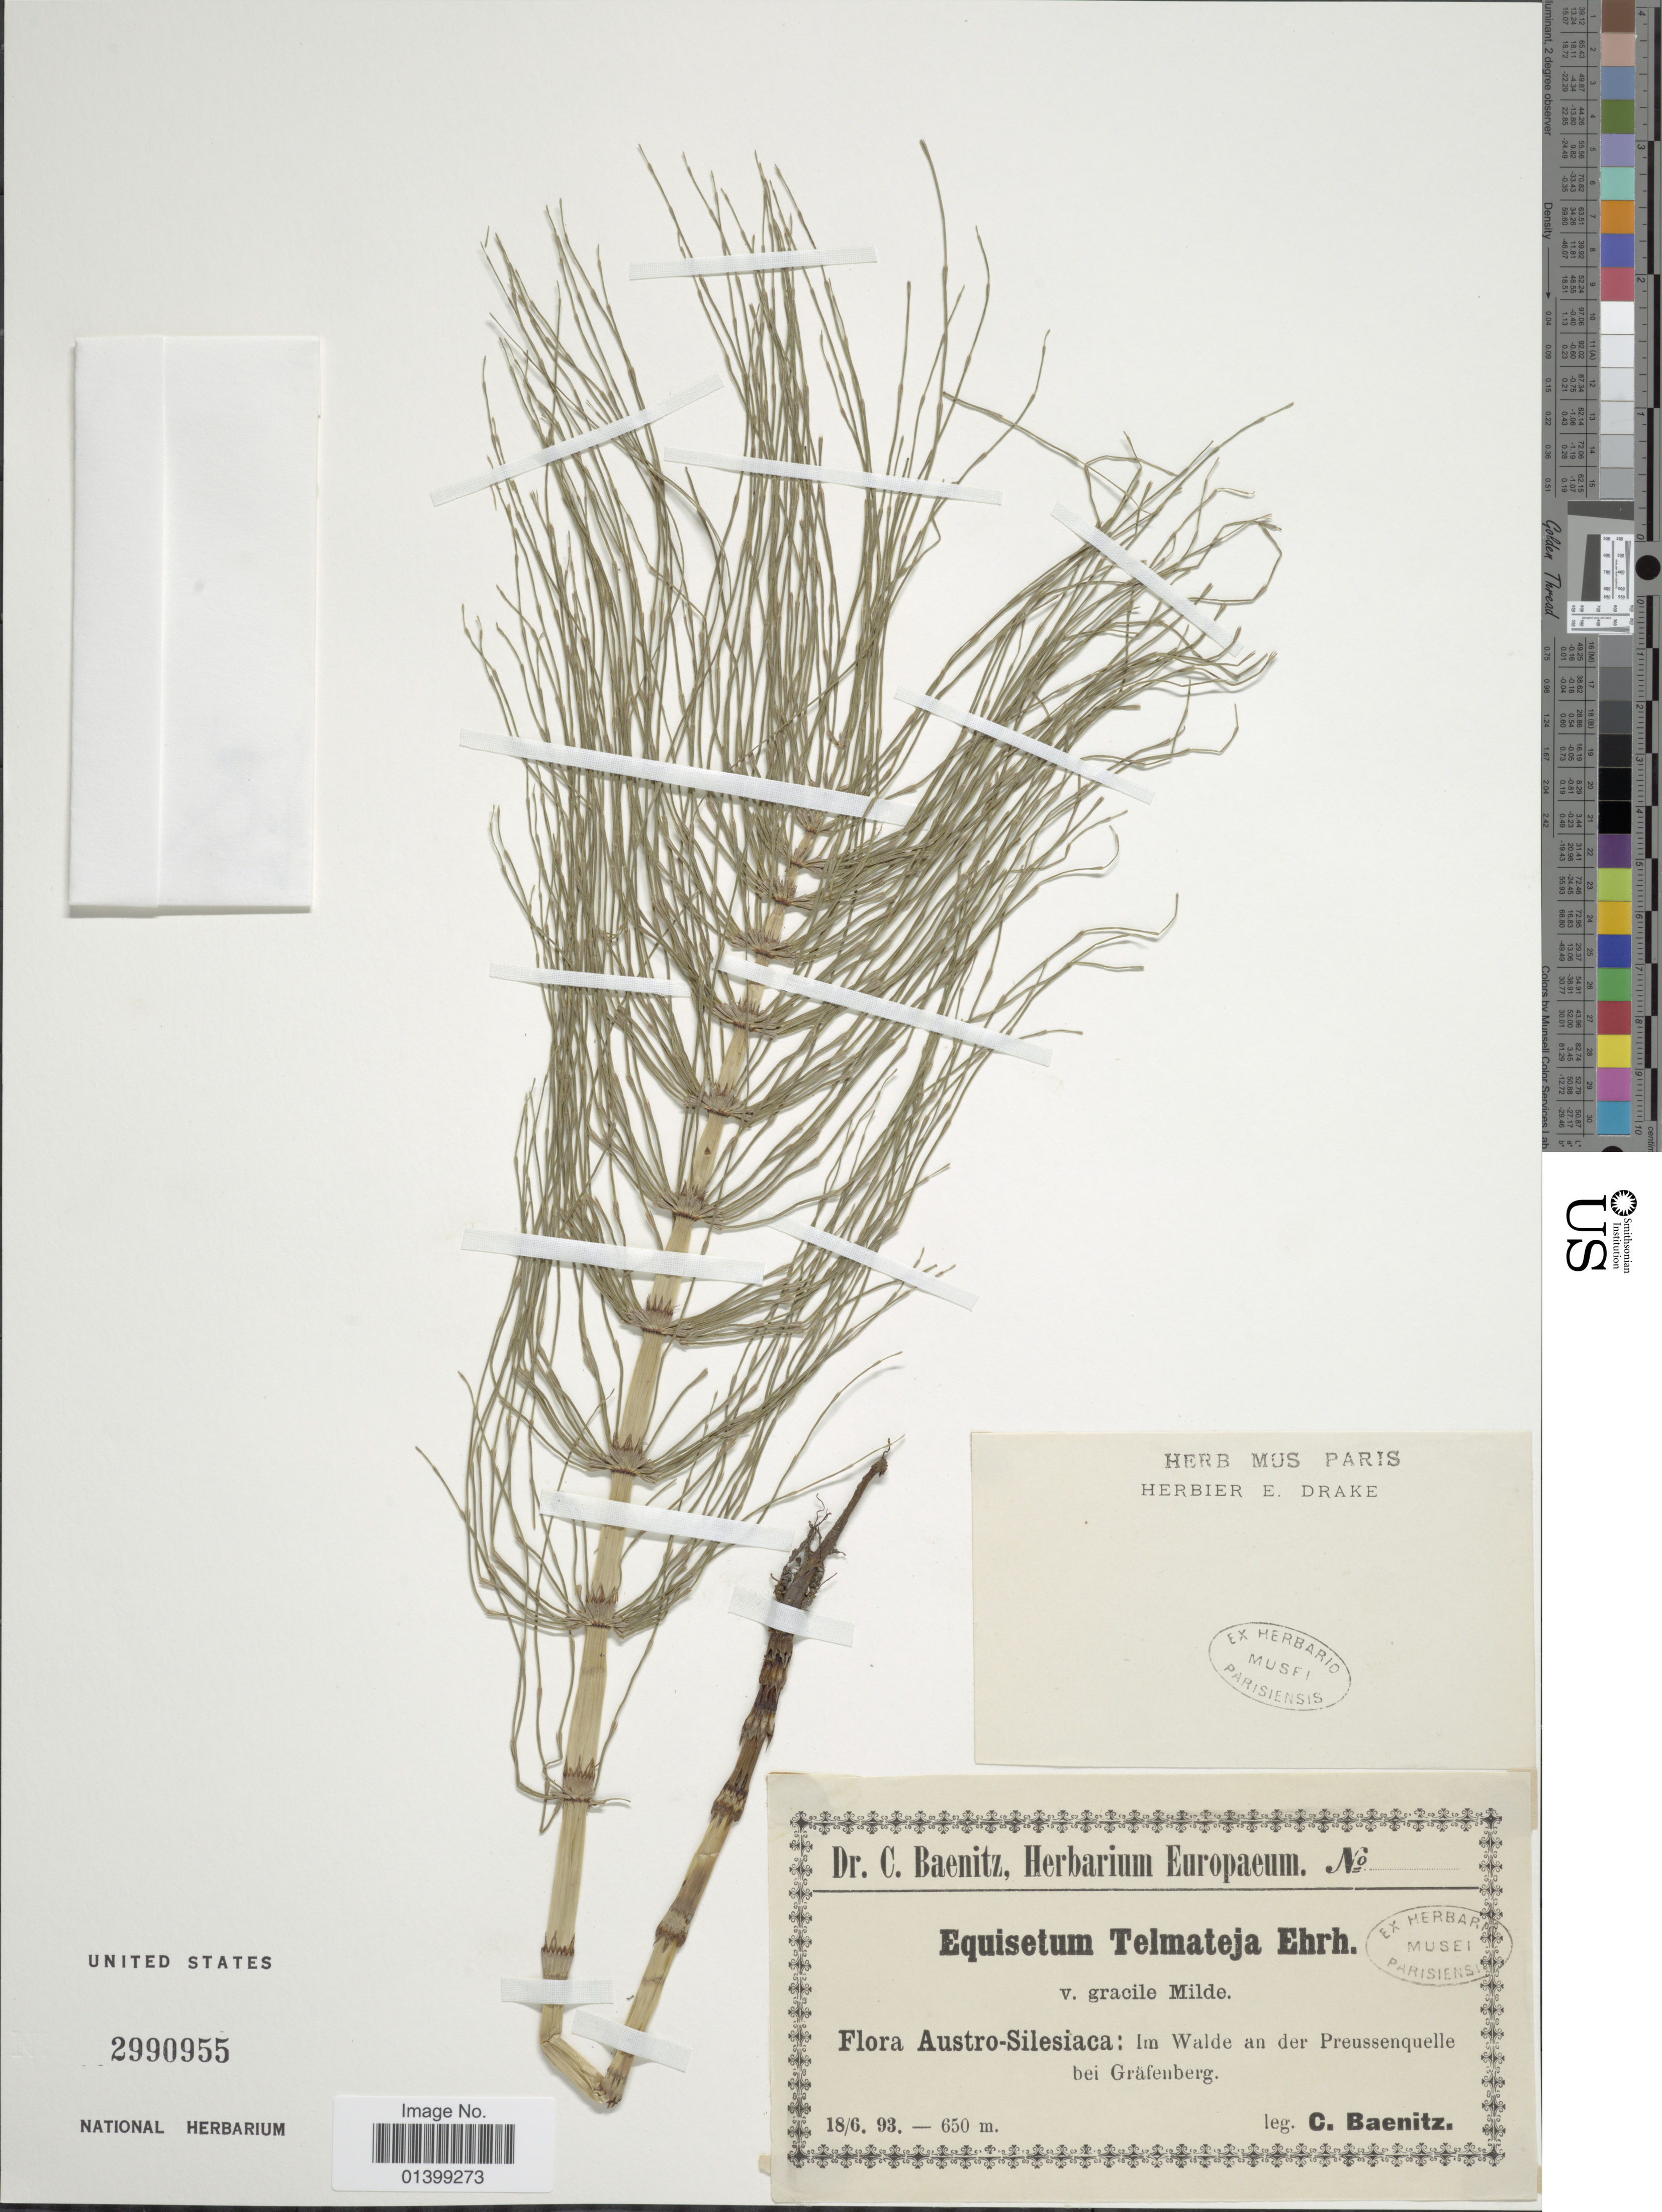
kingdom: Plantae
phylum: Tracheophyta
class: Polypodiopsida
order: Equisetales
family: Equisetaceae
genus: Equisetum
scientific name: Equisetum telmateia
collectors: C. G. Baenitz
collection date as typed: Transcribed d/m/y: 18/6/93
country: Germany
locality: Flora Austro-Silesiaca: Im Walde an der Preussenquelle bei Gráfenberg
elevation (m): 650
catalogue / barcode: US 2990955